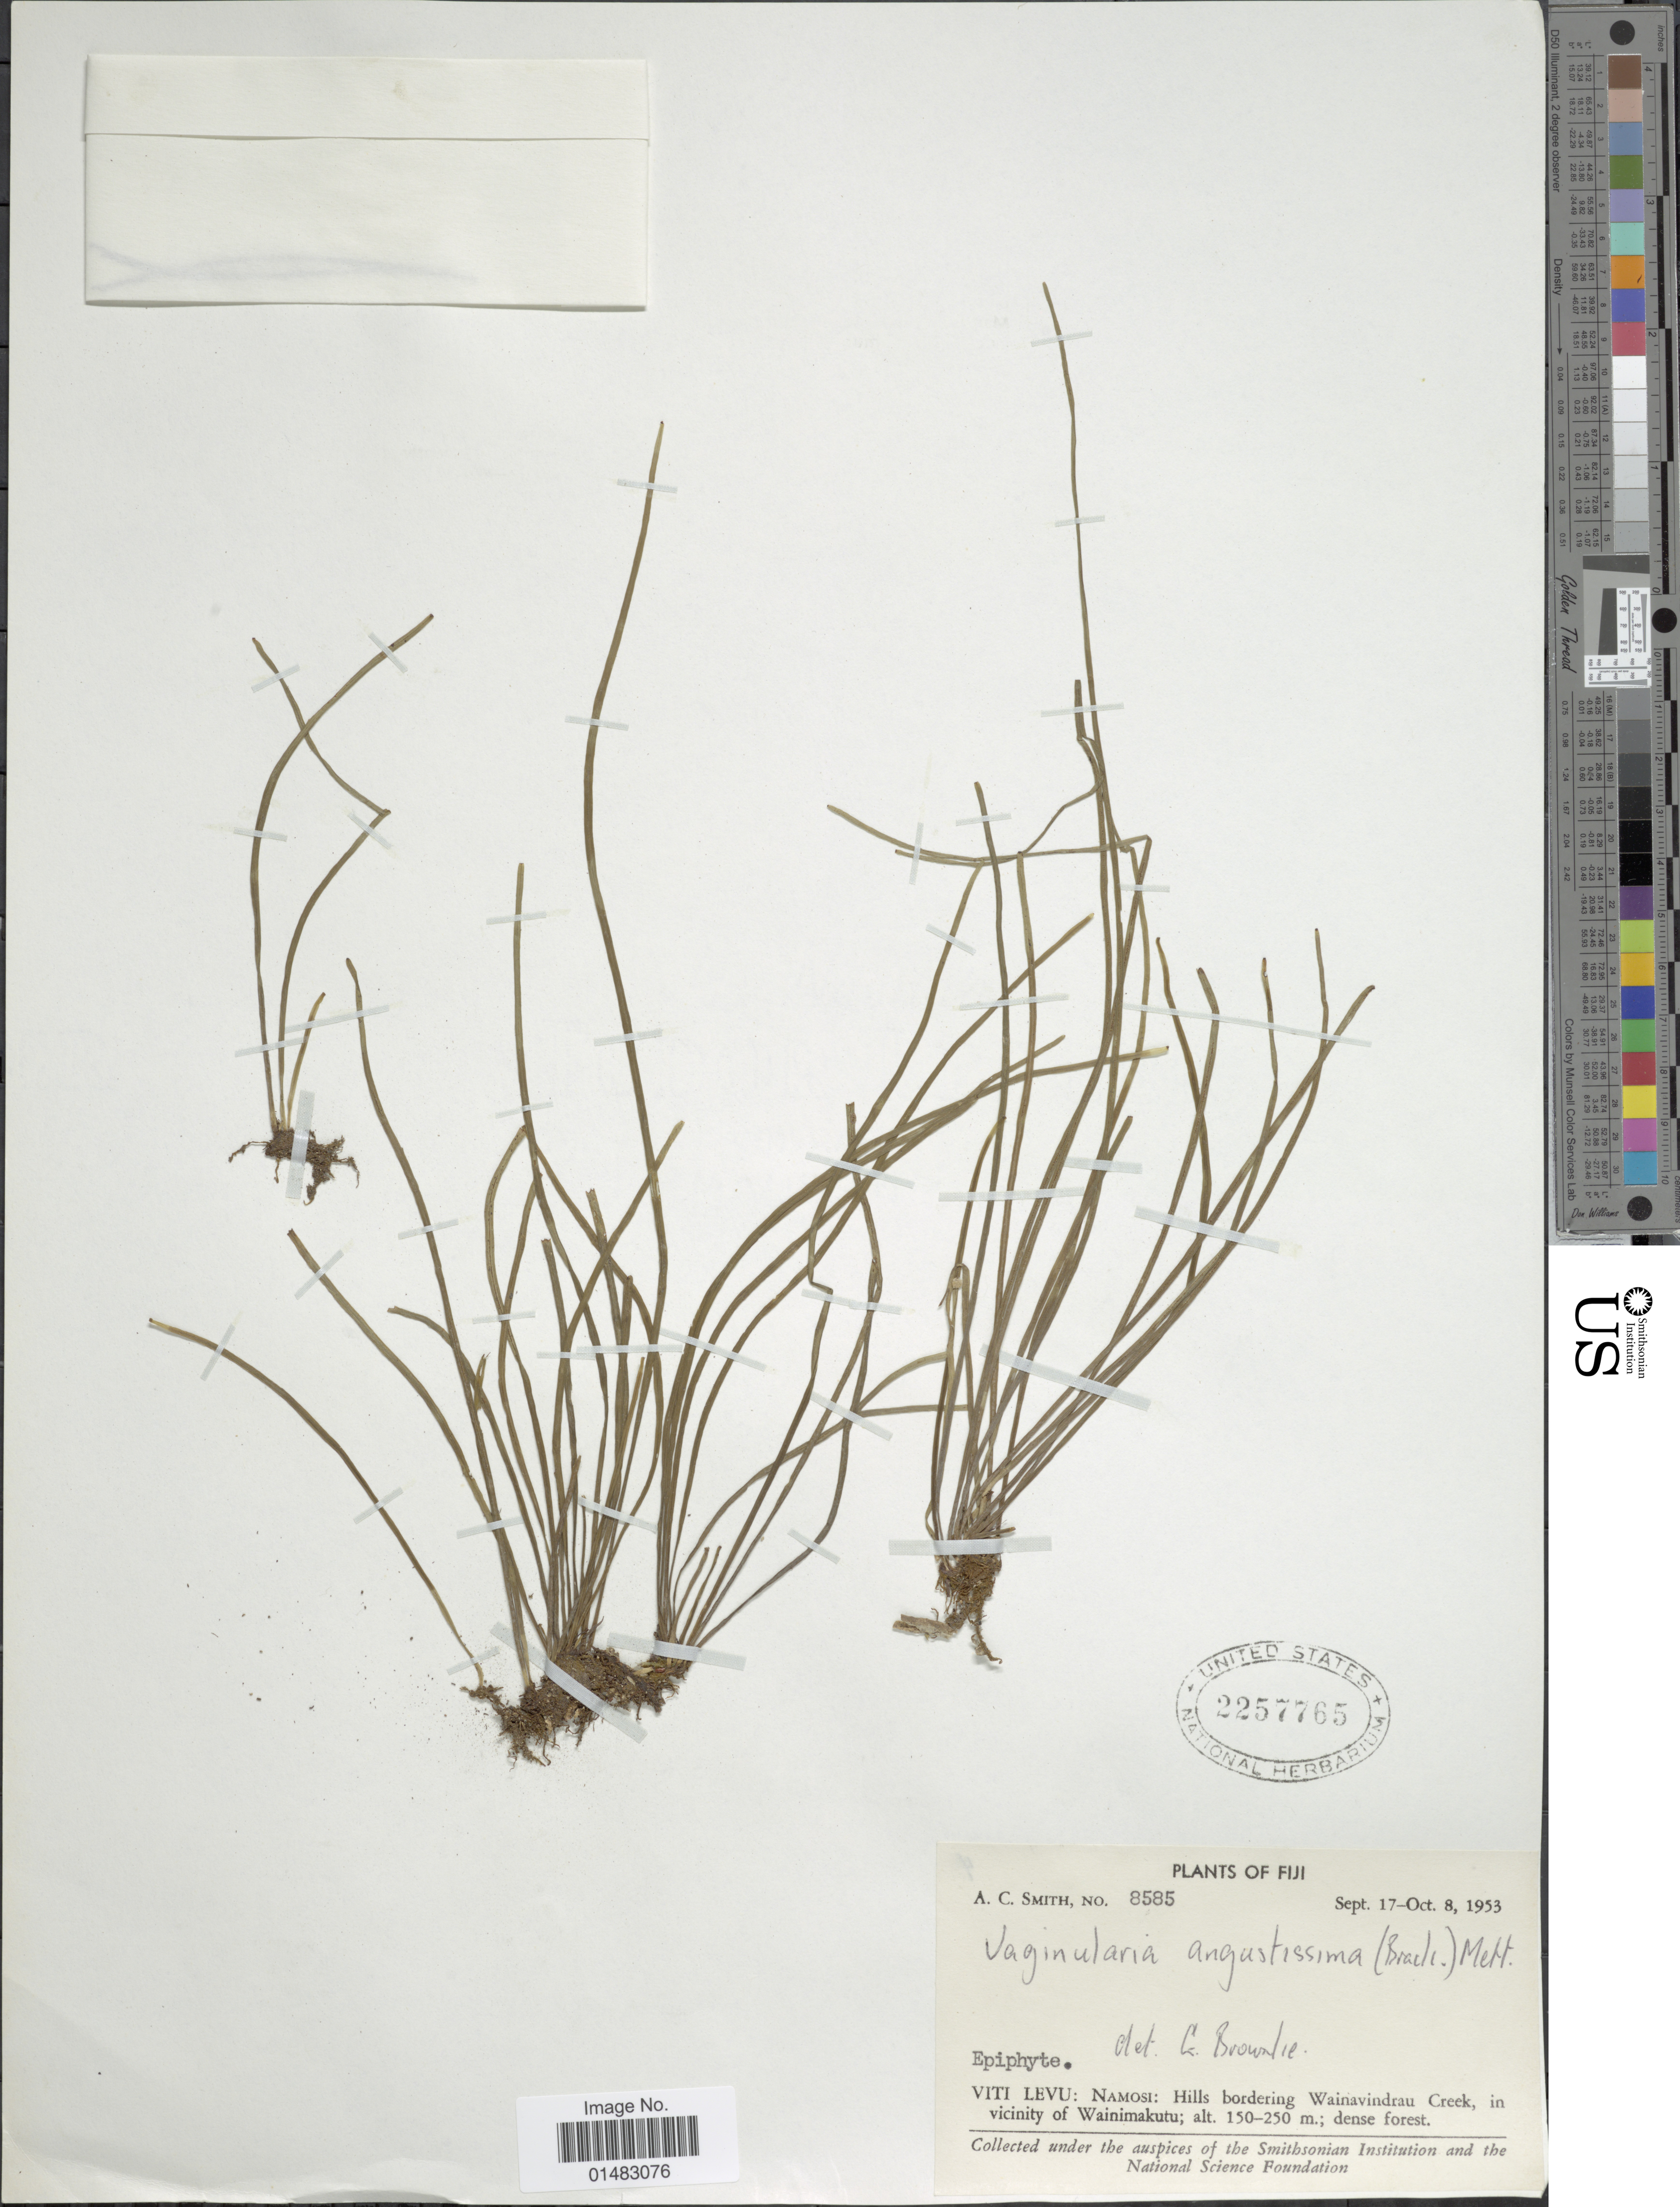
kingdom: Plantae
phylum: Tracheophyta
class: Polypodiopsida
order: Polypodiales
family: Pteridaceae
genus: Vaginularia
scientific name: Vaginularia angustissima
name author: (Brack.) Mett.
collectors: A. C. Smith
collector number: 8585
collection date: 1953-09-17/1953-10-08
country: Fiji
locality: Viti Levu:Namosi : Hills bordering Wainavindrau Creek, in vicinity of Wainimakutu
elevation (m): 150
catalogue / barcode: US 2257765